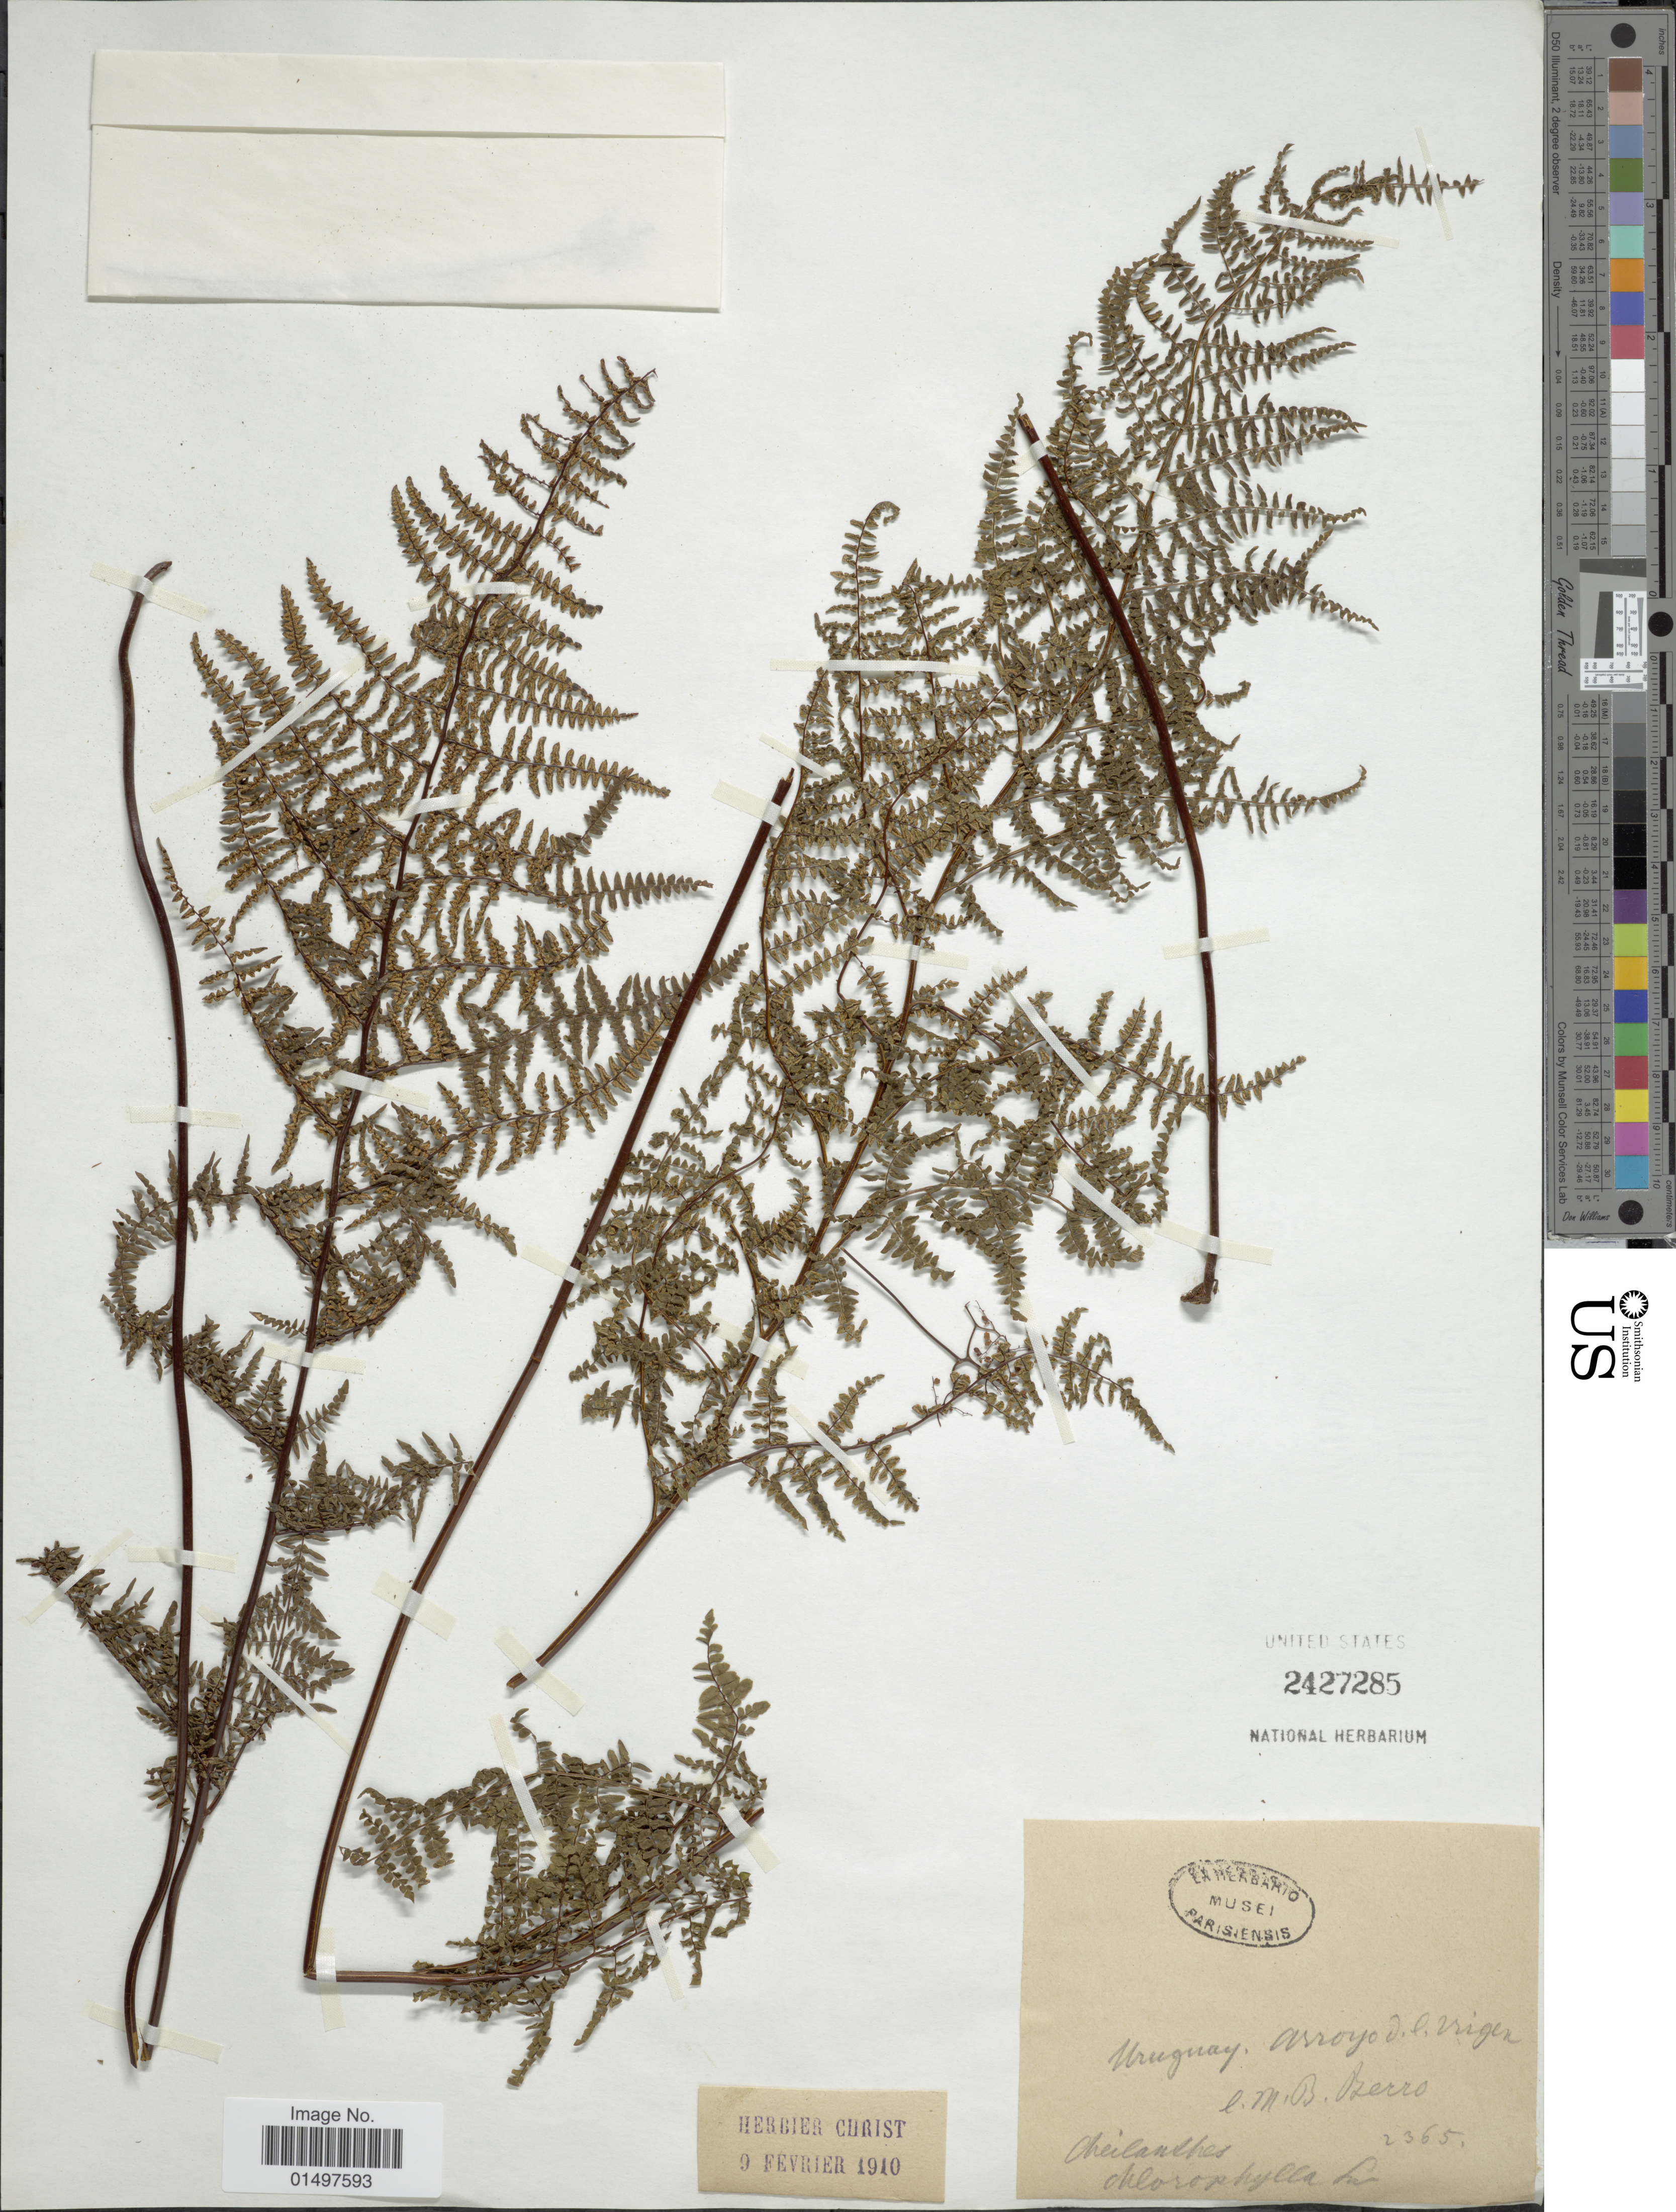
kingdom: Plantae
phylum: Tracheophyta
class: Polypodiopsida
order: Polypodiales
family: Pteridaceae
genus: Adiantopsis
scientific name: Adiantopsis chlorophylla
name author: (Sw.) Fée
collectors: M. Berro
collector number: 2365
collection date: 1910-02-09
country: Uruguay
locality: Arroyo d. l. origen [interpreted]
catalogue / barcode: US 2427285